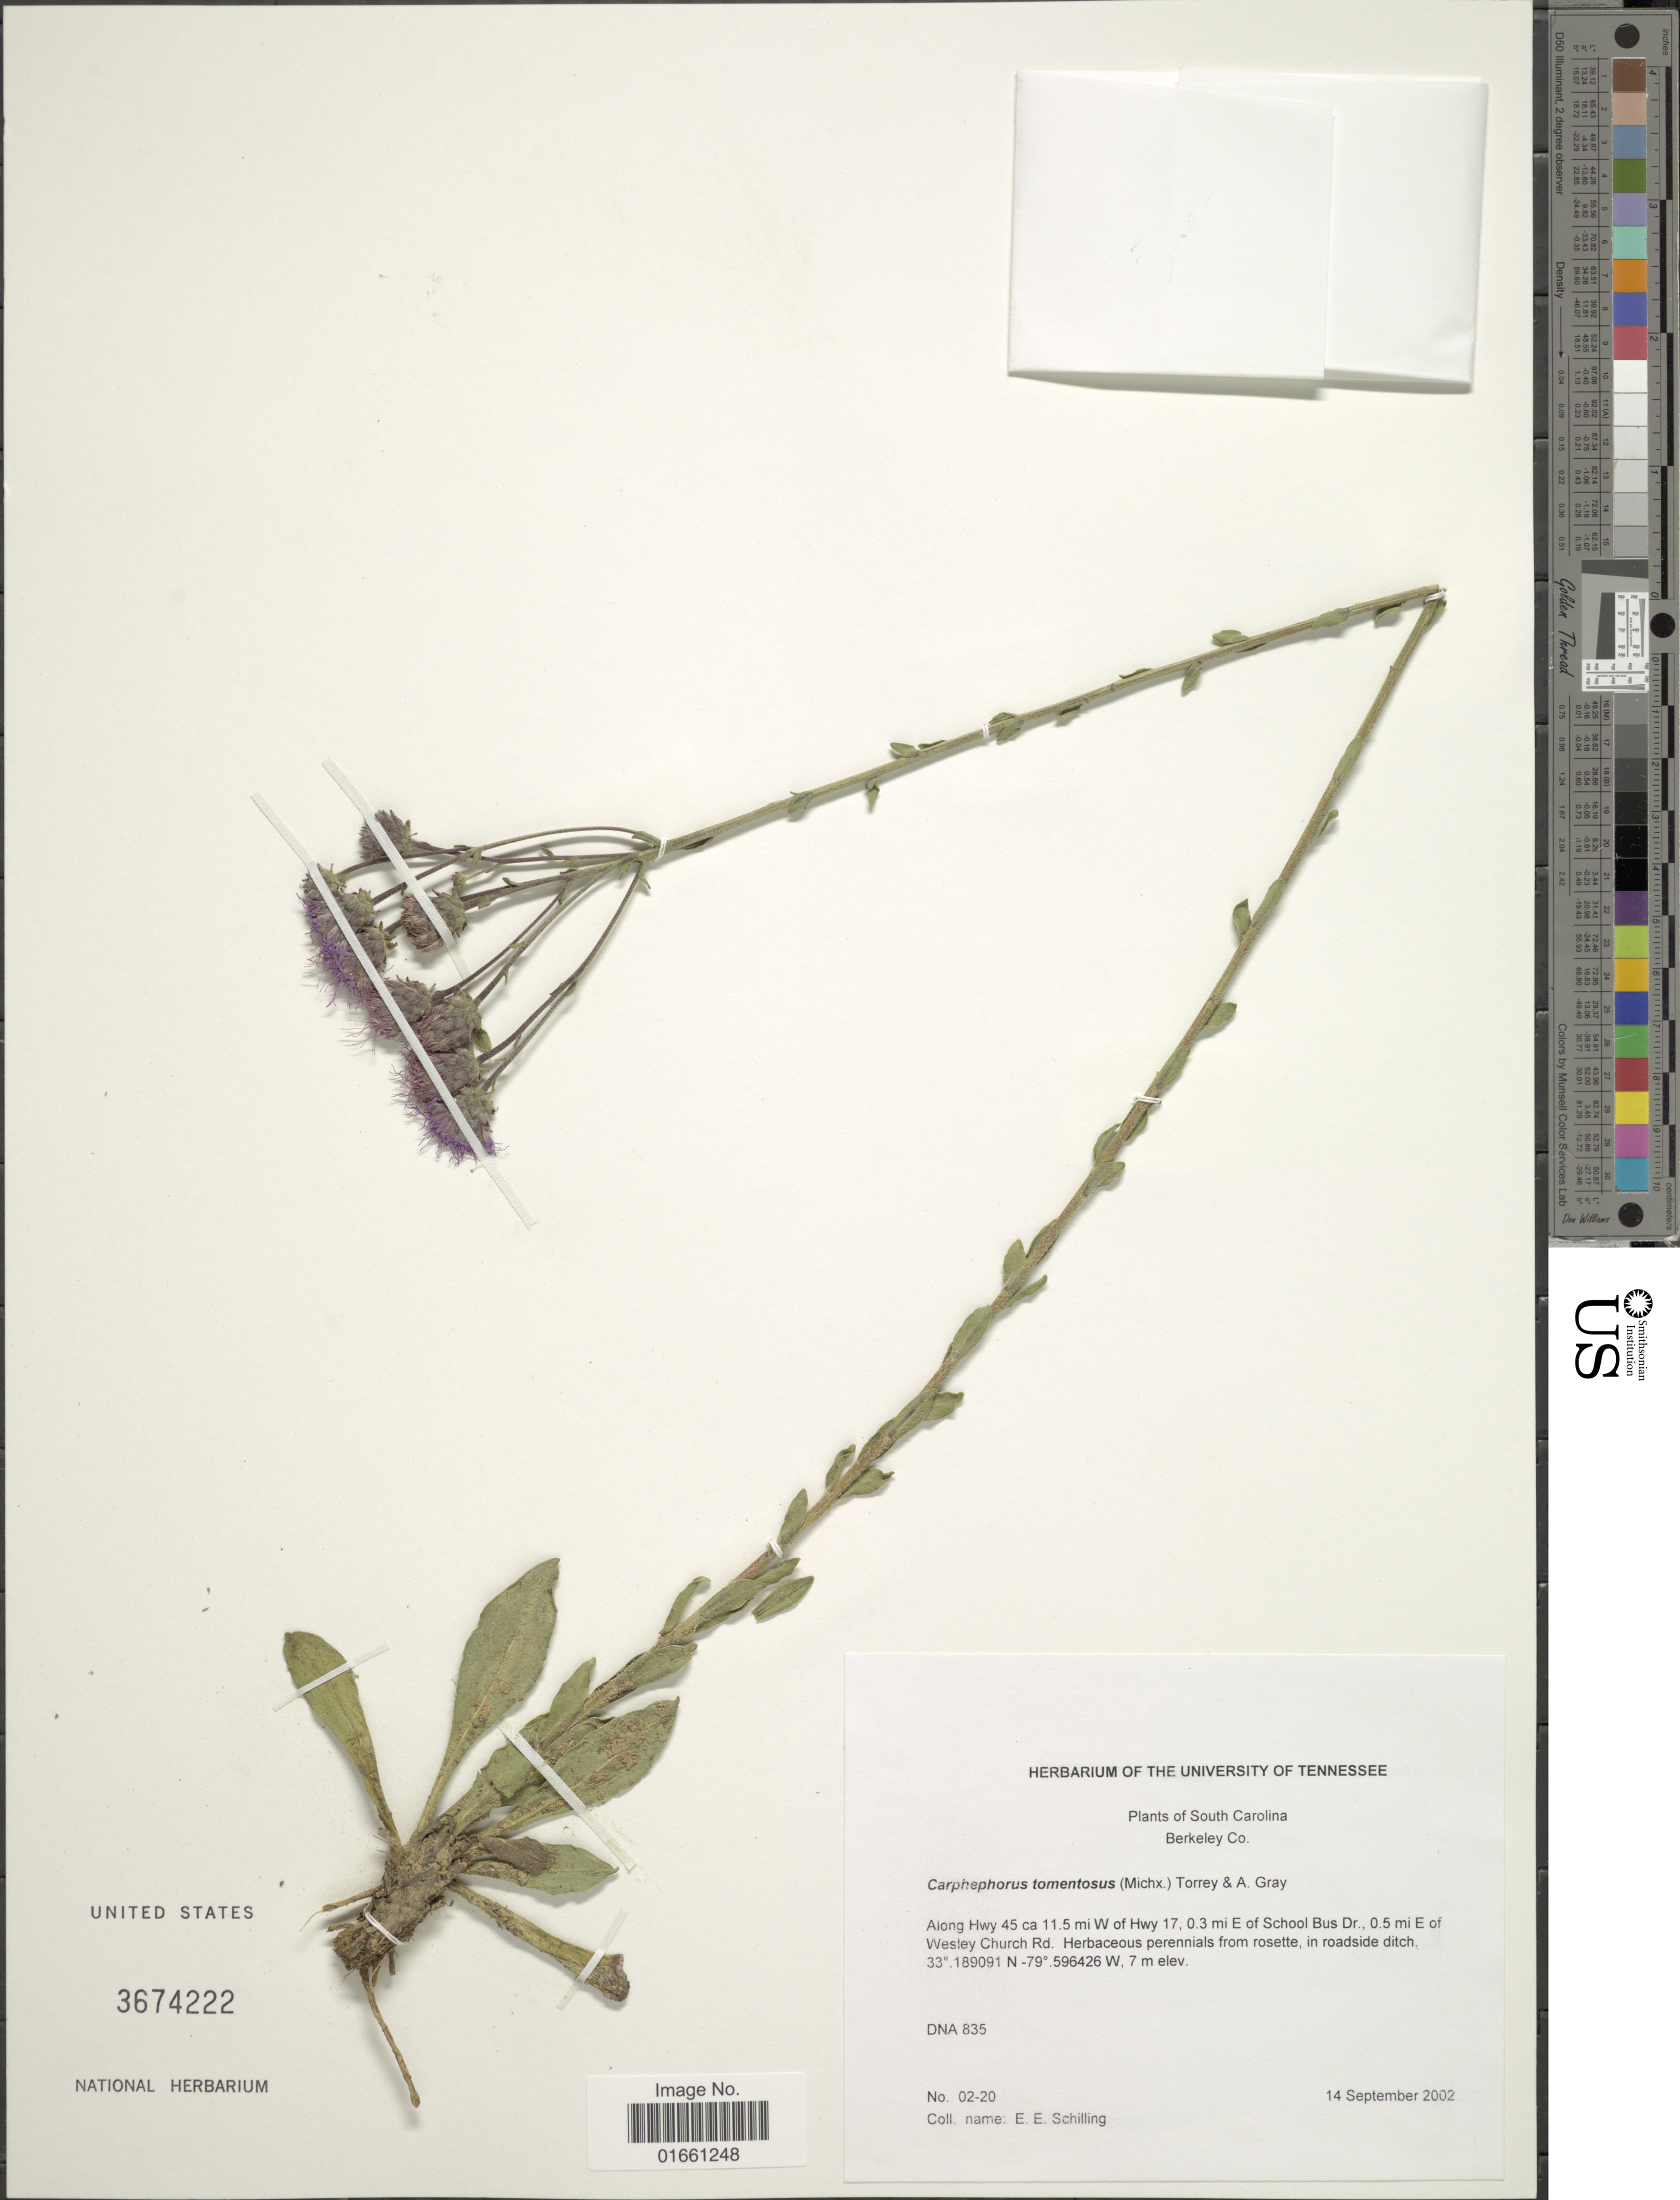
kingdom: Plantae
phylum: Tracheophyta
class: Magnoliopsida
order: Asterales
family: Asteraceae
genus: Carphephorus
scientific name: Carphephorus tomentosus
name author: (Michaux) Torr. & A. Gray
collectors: E. E. Schilling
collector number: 02 - 20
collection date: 2002-09-14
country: United States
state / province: South Carolina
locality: Berkeley Co. Along Hwy 45 ca 11.5 mi W of Hwy 17, 0.3 mi E of School Bus Dr., 0.5 mi E of Wesley Church Rd.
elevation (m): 7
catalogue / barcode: US 3674222